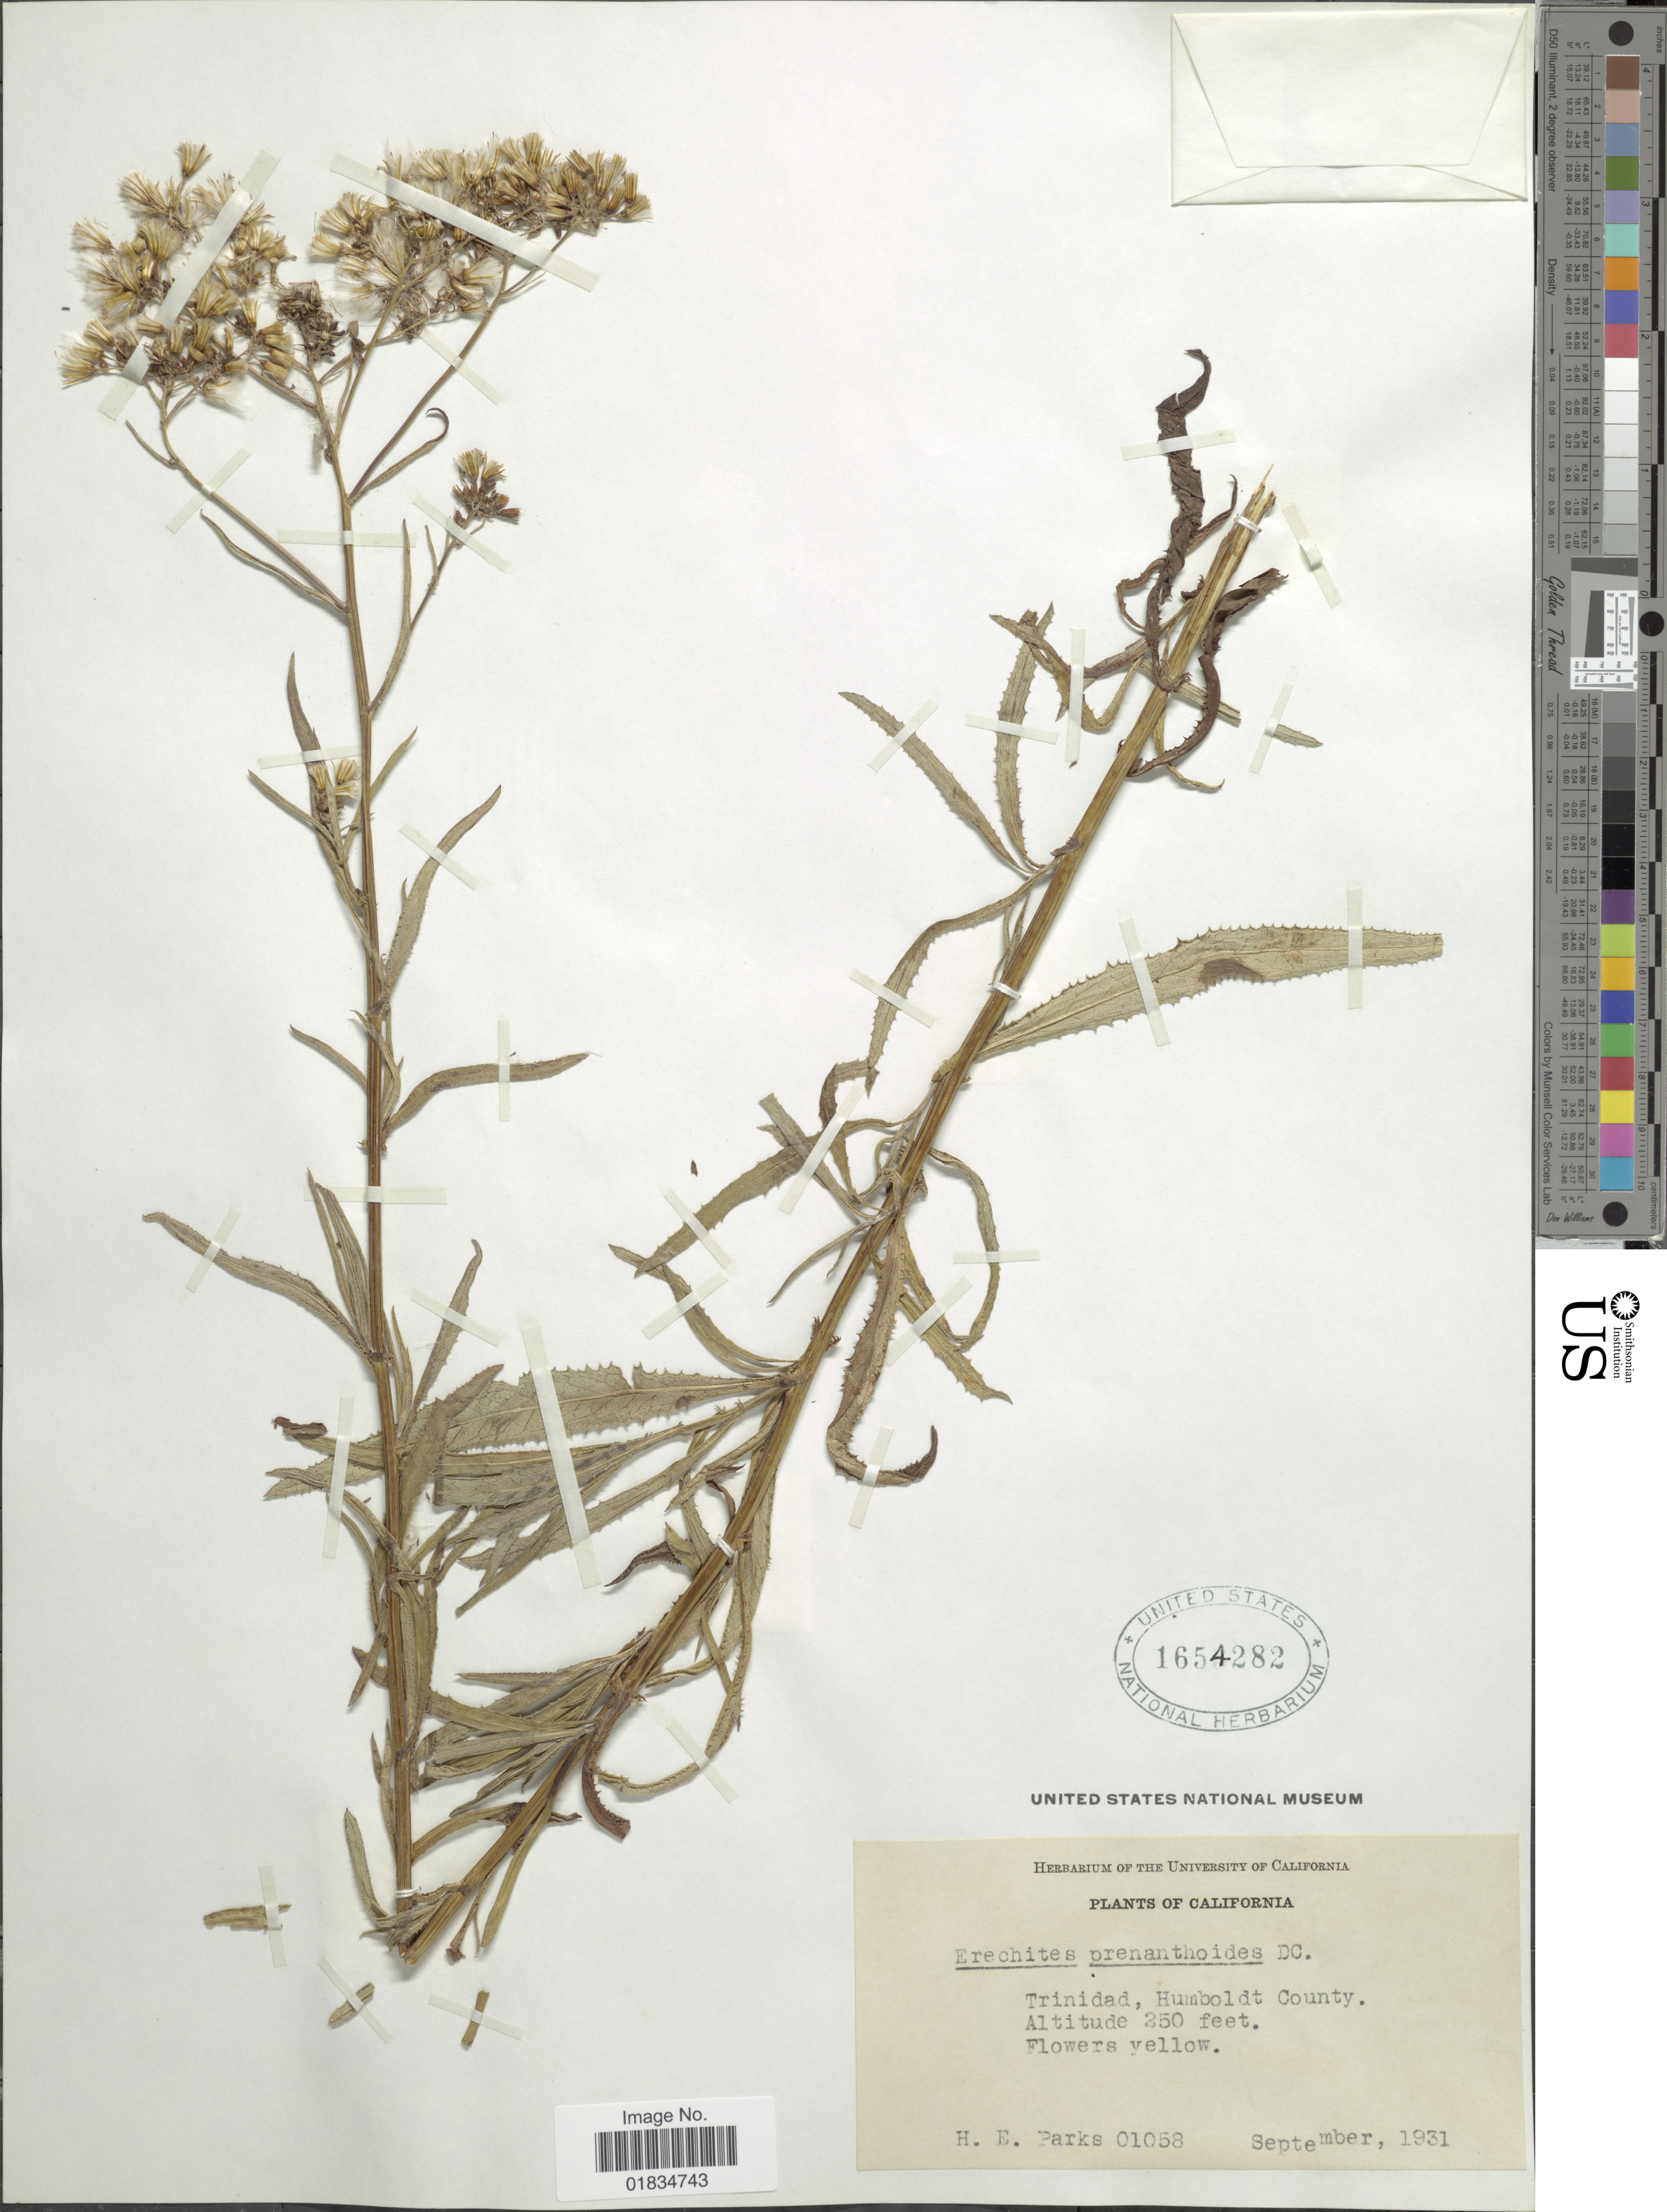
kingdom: Plantae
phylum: Tracheophyta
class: Magnoliopsida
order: Asterales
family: Asteraceae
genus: Erechtites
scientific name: Erechtites minimus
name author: (Poir.) DC.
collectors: H. E. Parks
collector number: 01058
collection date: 1931-09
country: United States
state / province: California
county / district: Humboldt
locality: Trinidad, Humboldt County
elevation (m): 76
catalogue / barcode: US 1654282